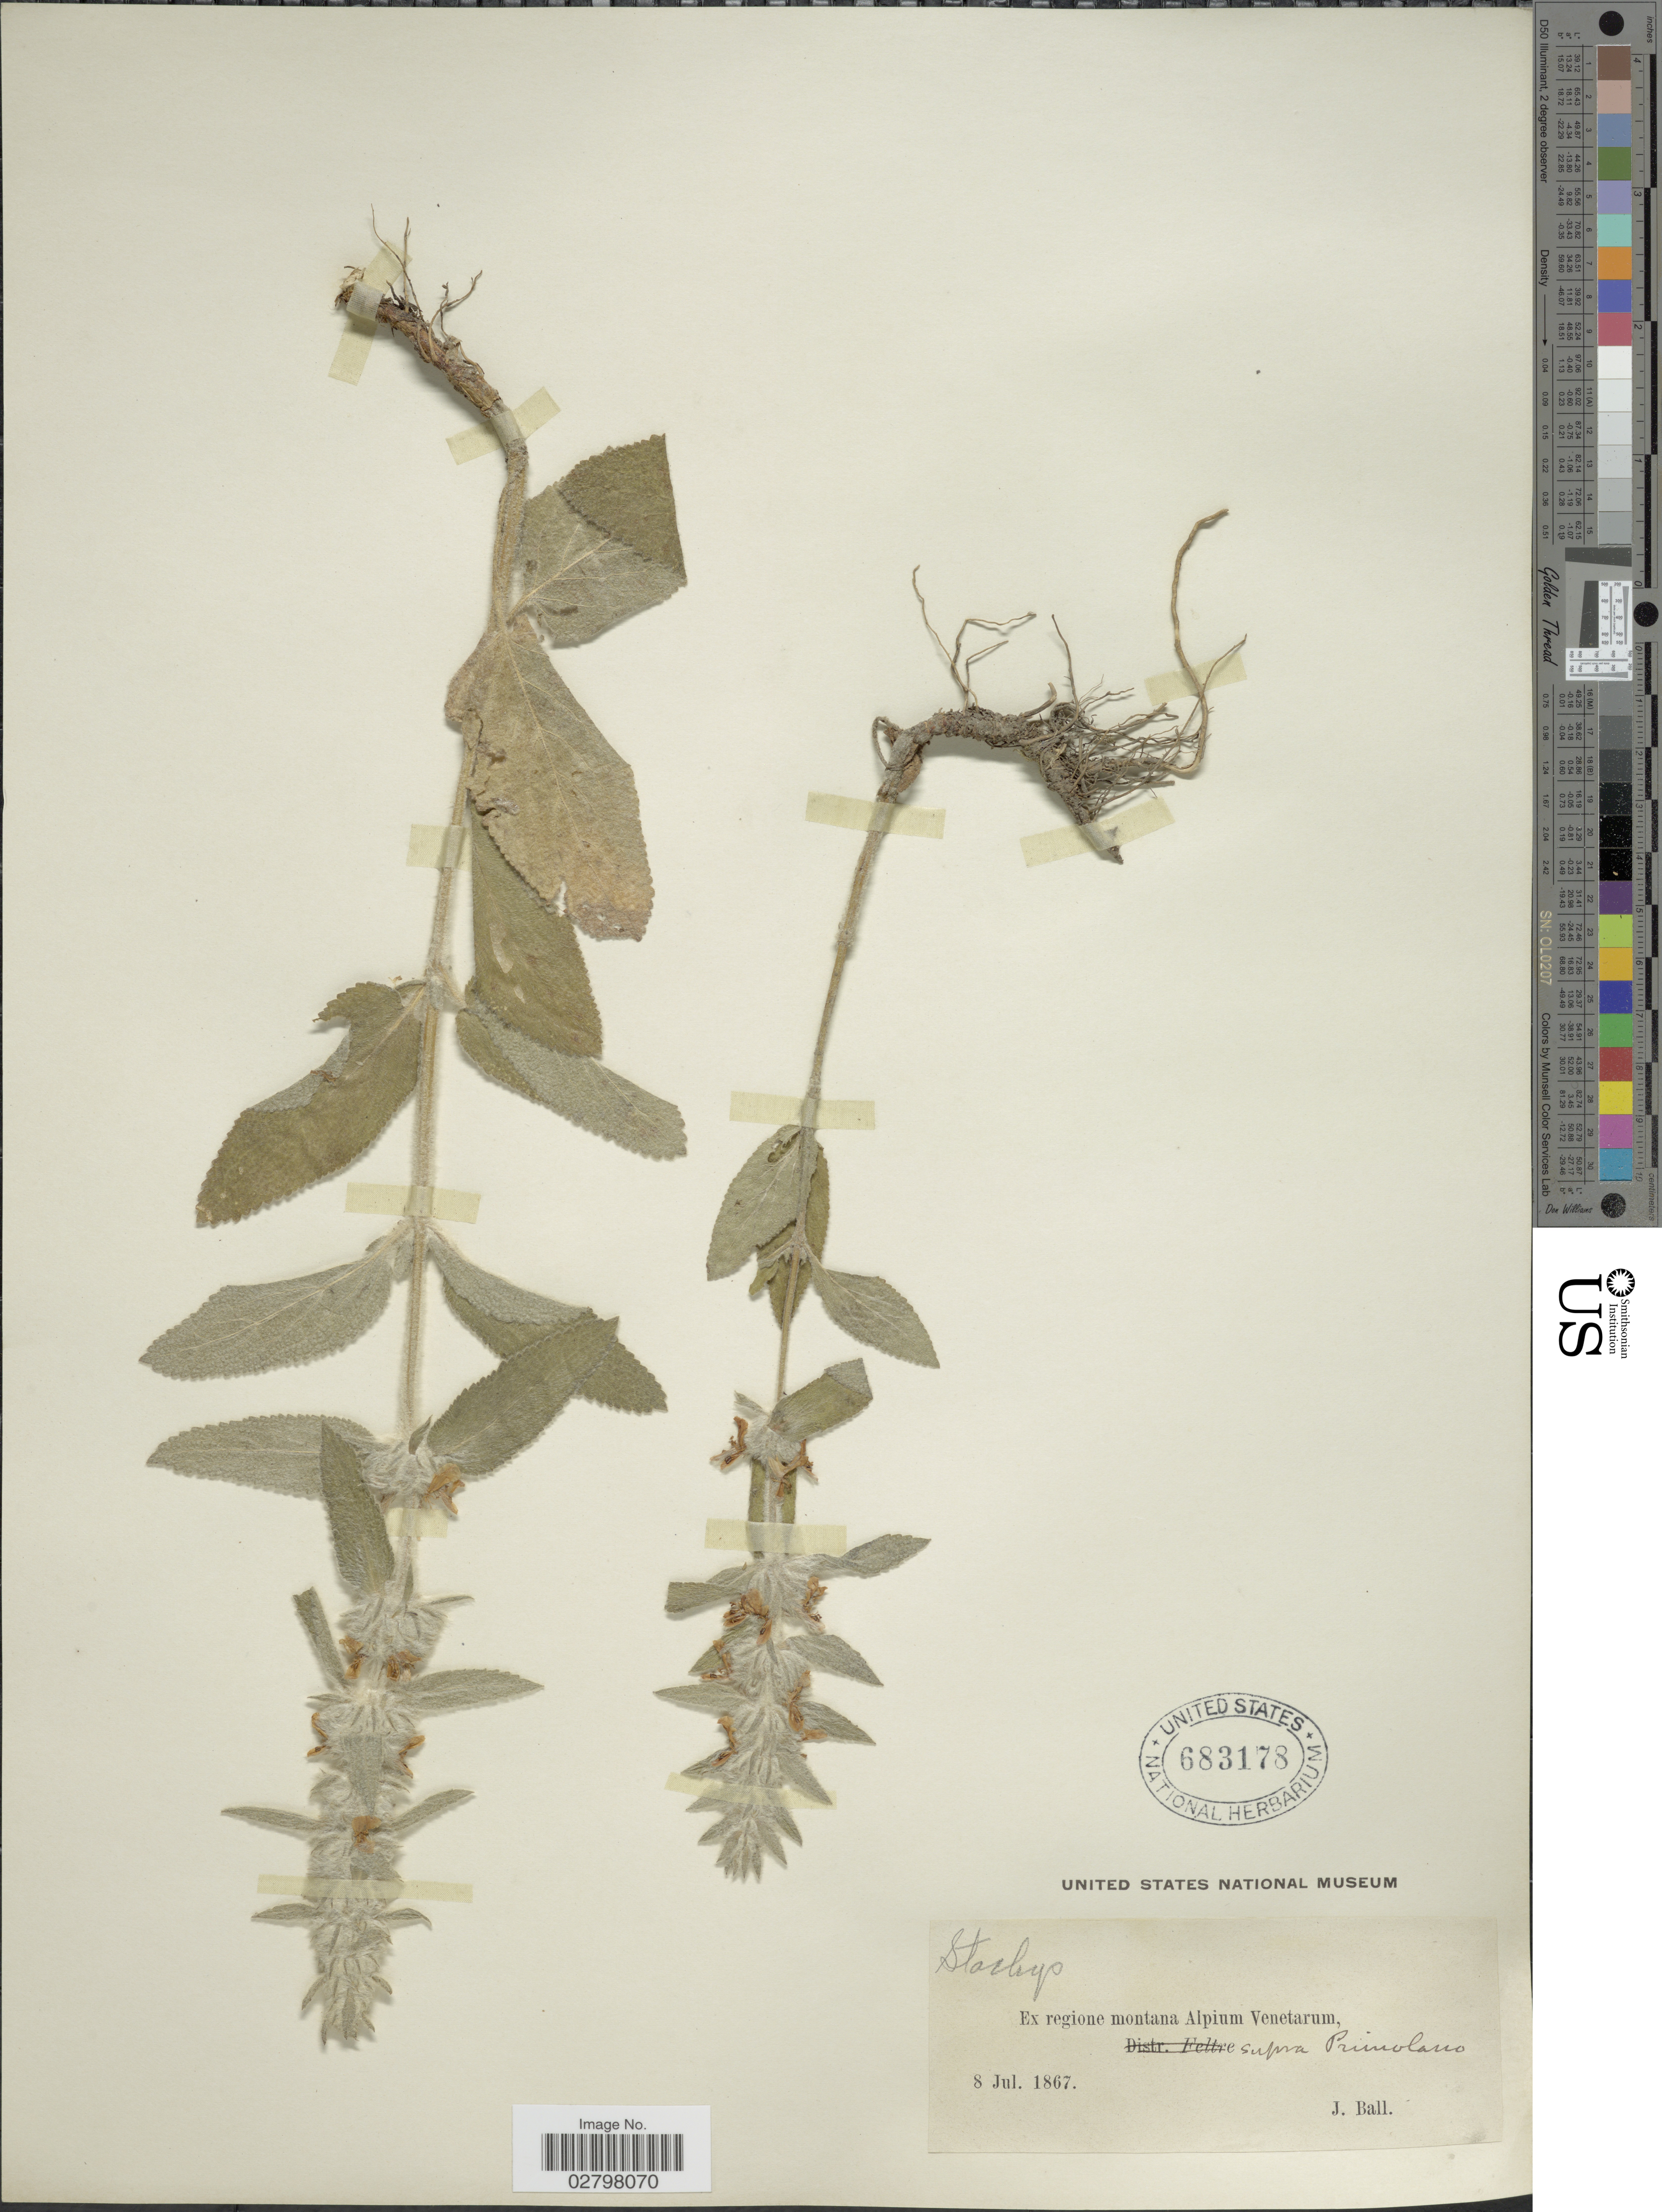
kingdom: Plantae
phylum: Tracheophyta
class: Magnoliopsida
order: Lamiales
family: Lamiaceae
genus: Stachys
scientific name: Stachys sp.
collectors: J. Ball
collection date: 1867-07-08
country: Italy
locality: Ex regione montana Alpium Venetarum, supra Primolano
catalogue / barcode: US 683178